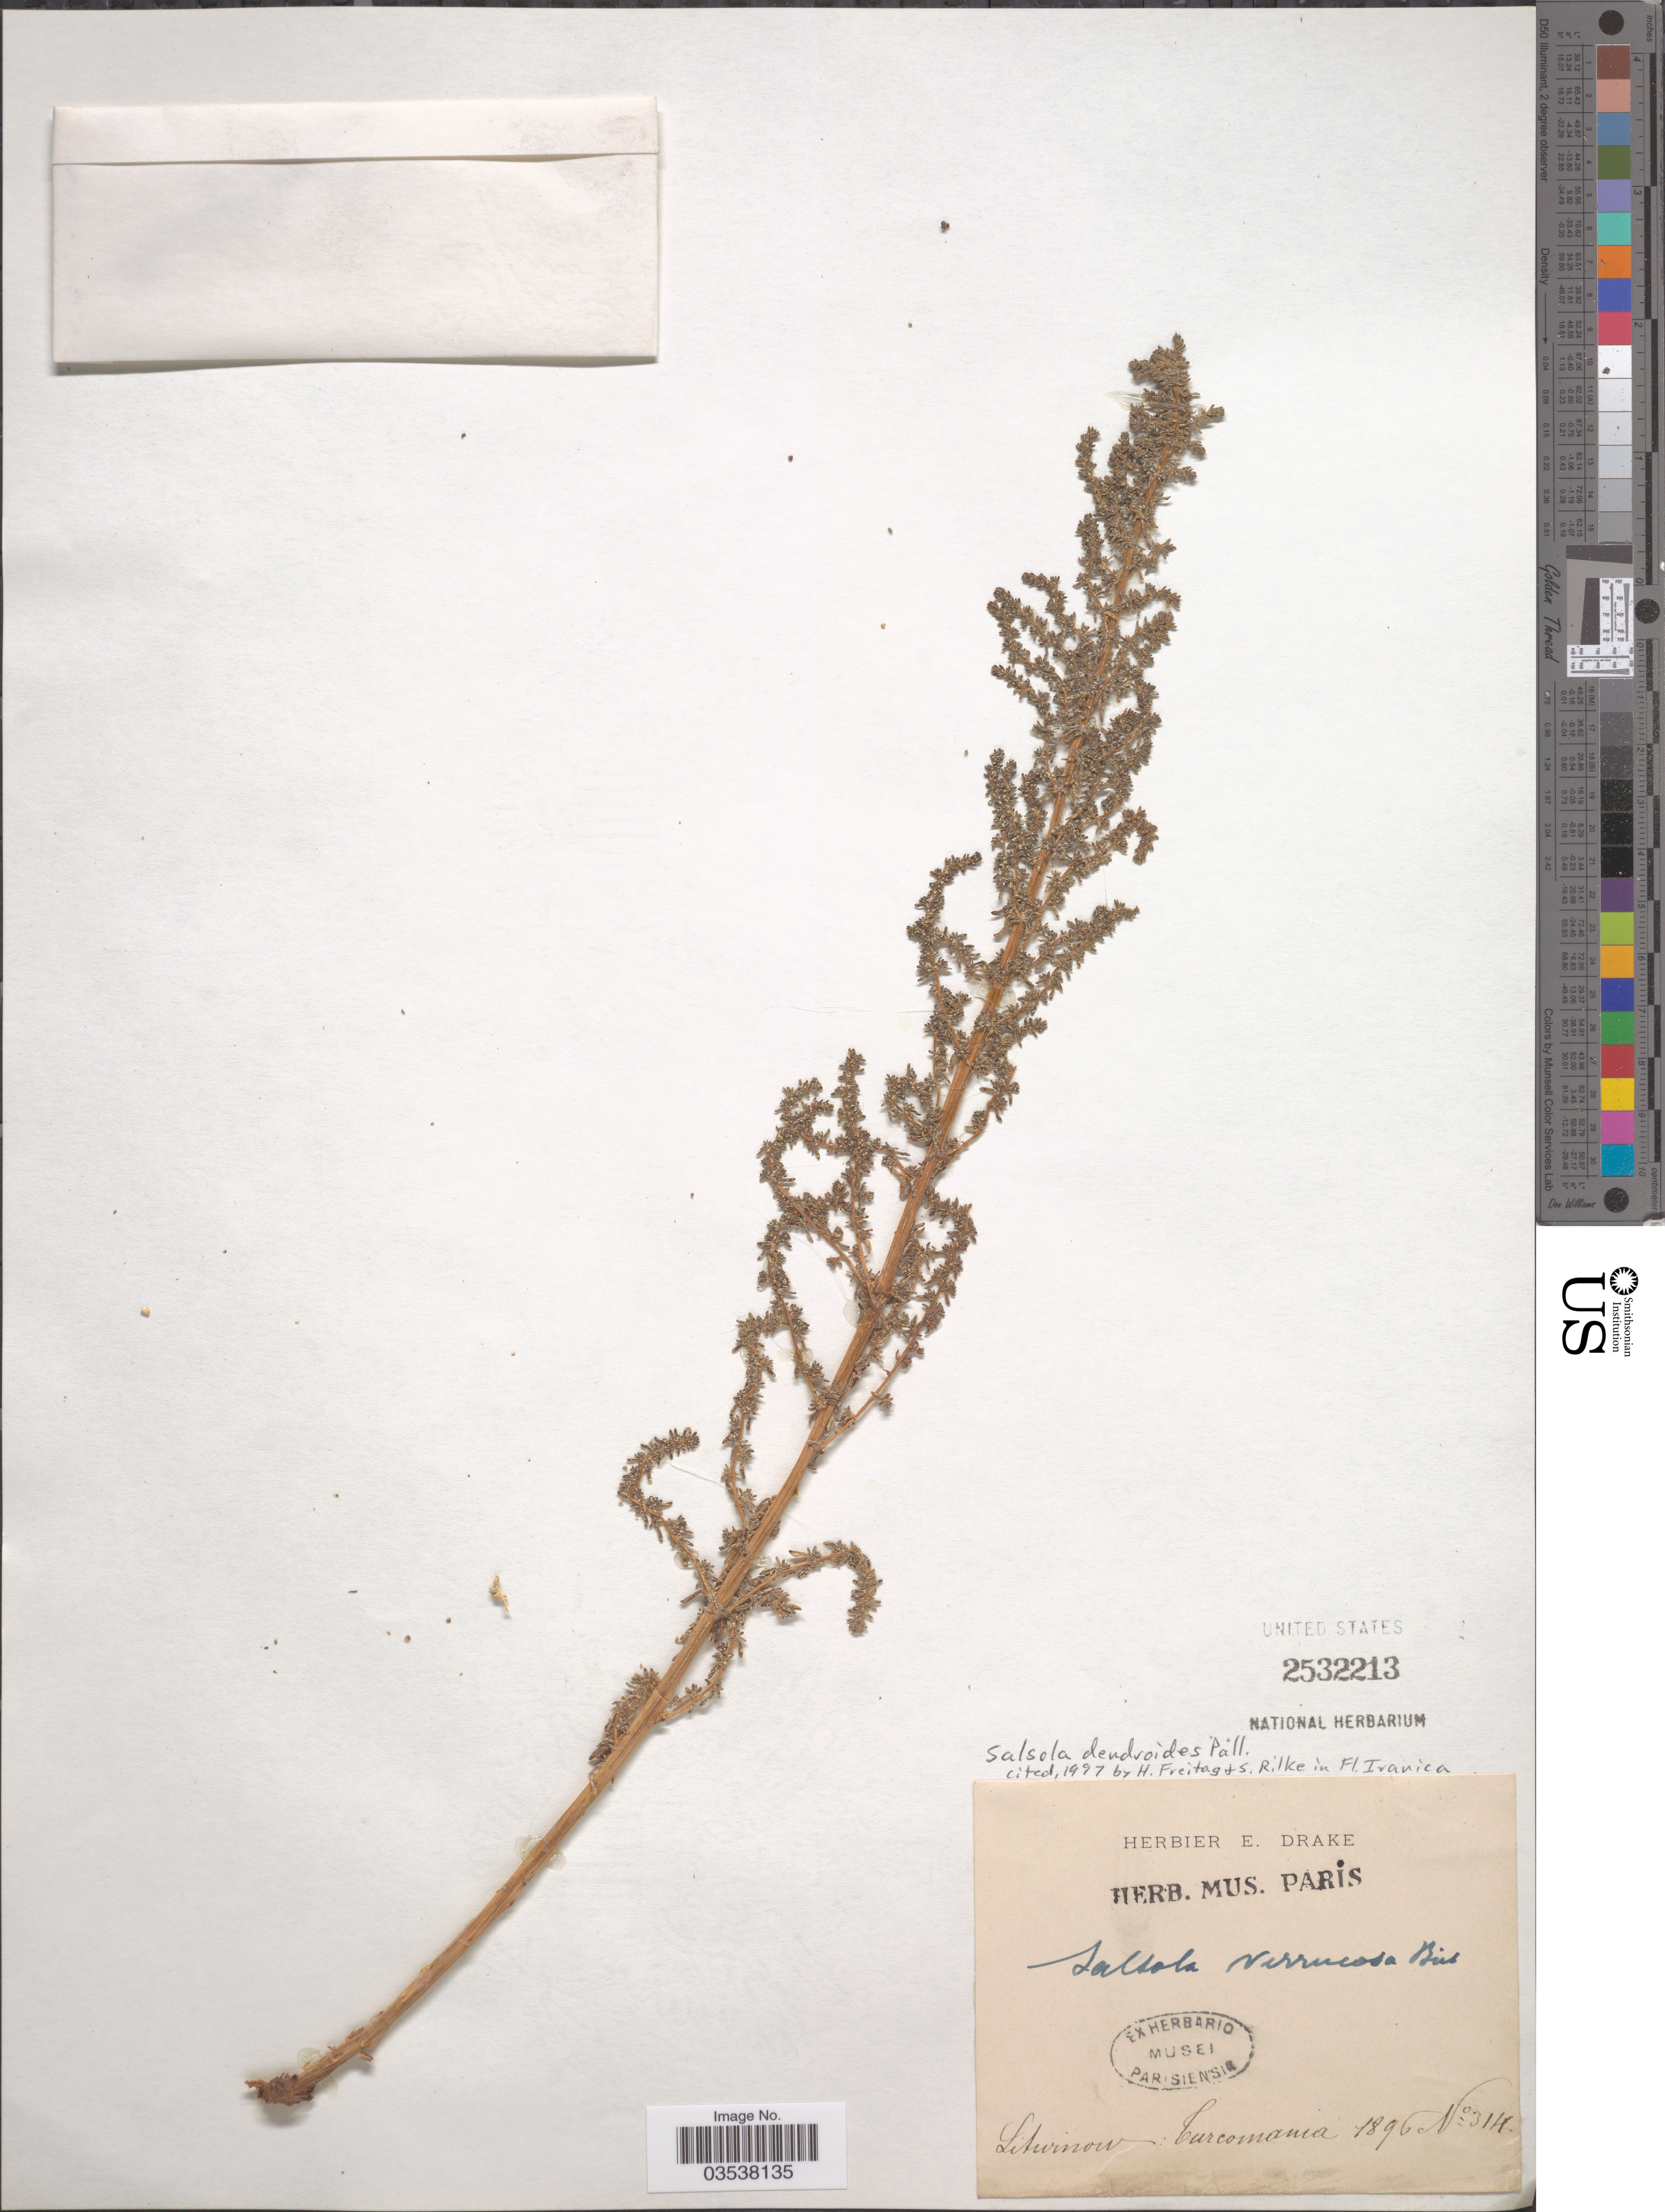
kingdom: Plantae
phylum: Tracheophyta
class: Magnoliopsida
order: Caryophyllales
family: Amaranthaceae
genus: Caroxylon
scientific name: Caroxylon dendroides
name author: (Pall.) Tzvelev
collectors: Litwinow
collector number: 314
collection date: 1896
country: Turkmenistan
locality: Turcomania.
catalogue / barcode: US 2532213